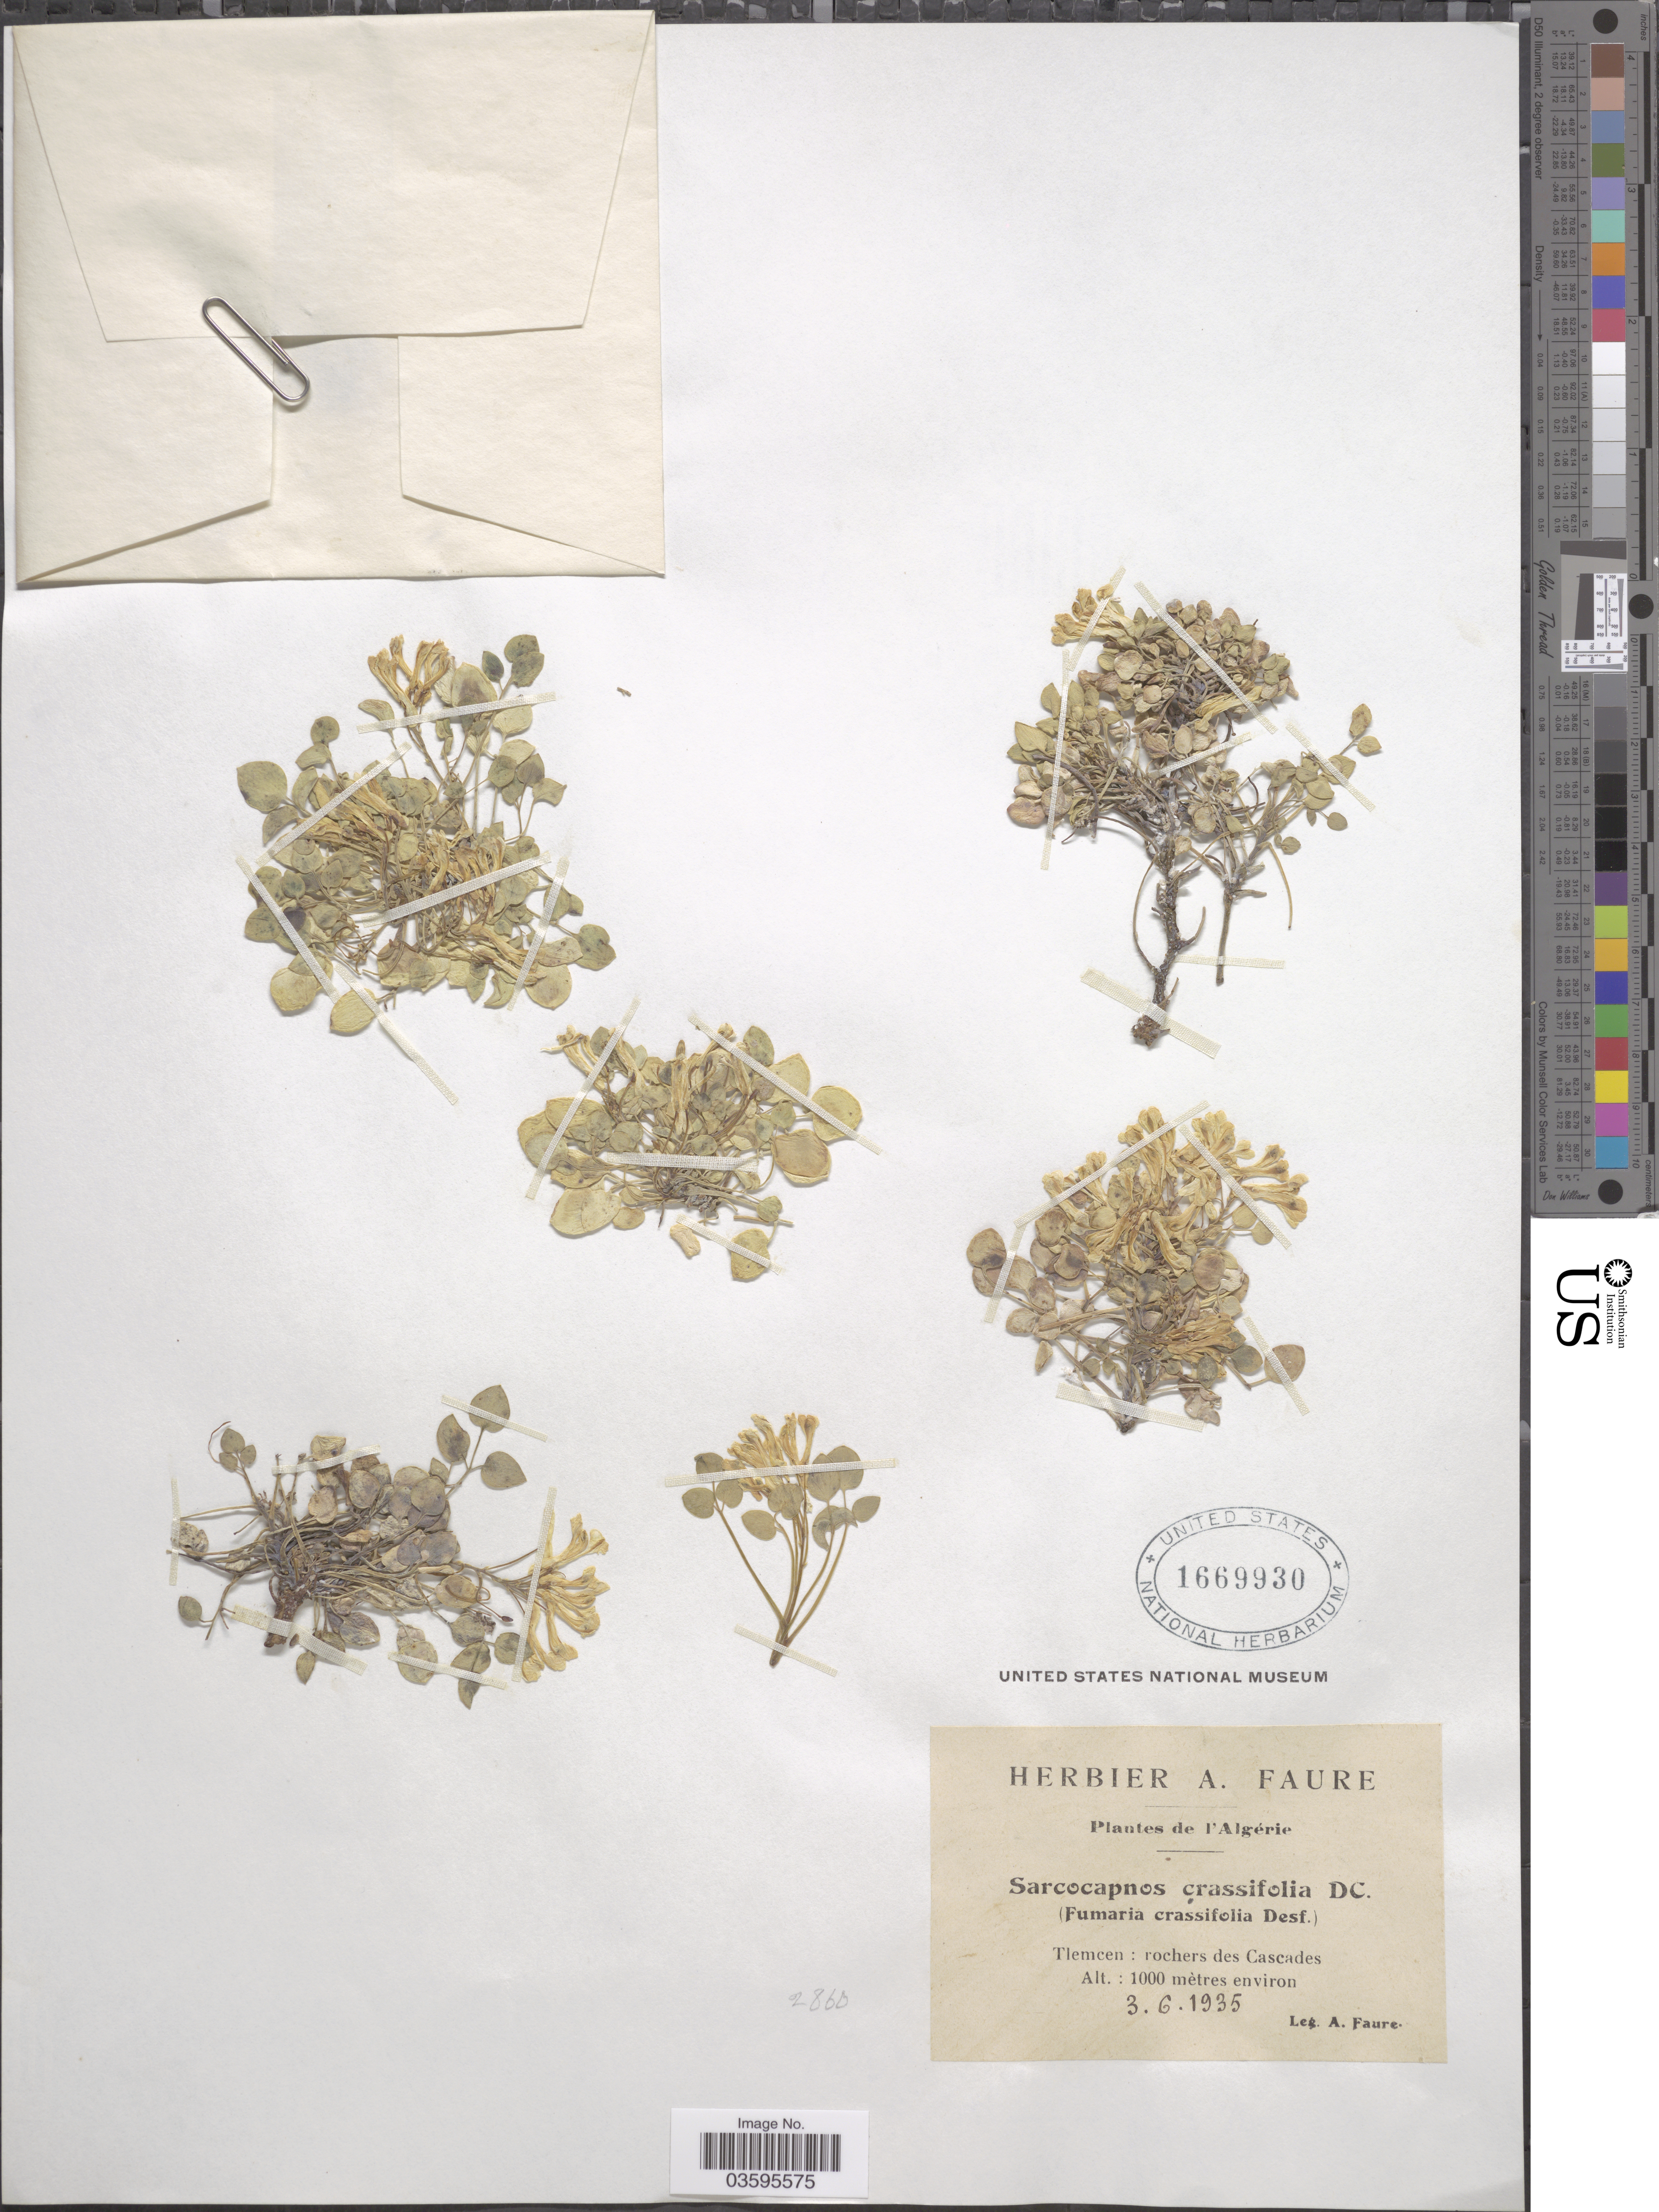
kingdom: Plantae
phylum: Tracheophyta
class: Magnoliopsida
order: Ranunculales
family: Papaveraceae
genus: Sarcocapnos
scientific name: Sarcocapnos crassifolia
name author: DC.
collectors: A. Faure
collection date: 1935-06-03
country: Algeria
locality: Tlemcen: rochers des Cascades.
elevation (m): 1000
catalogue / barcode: US 1669930